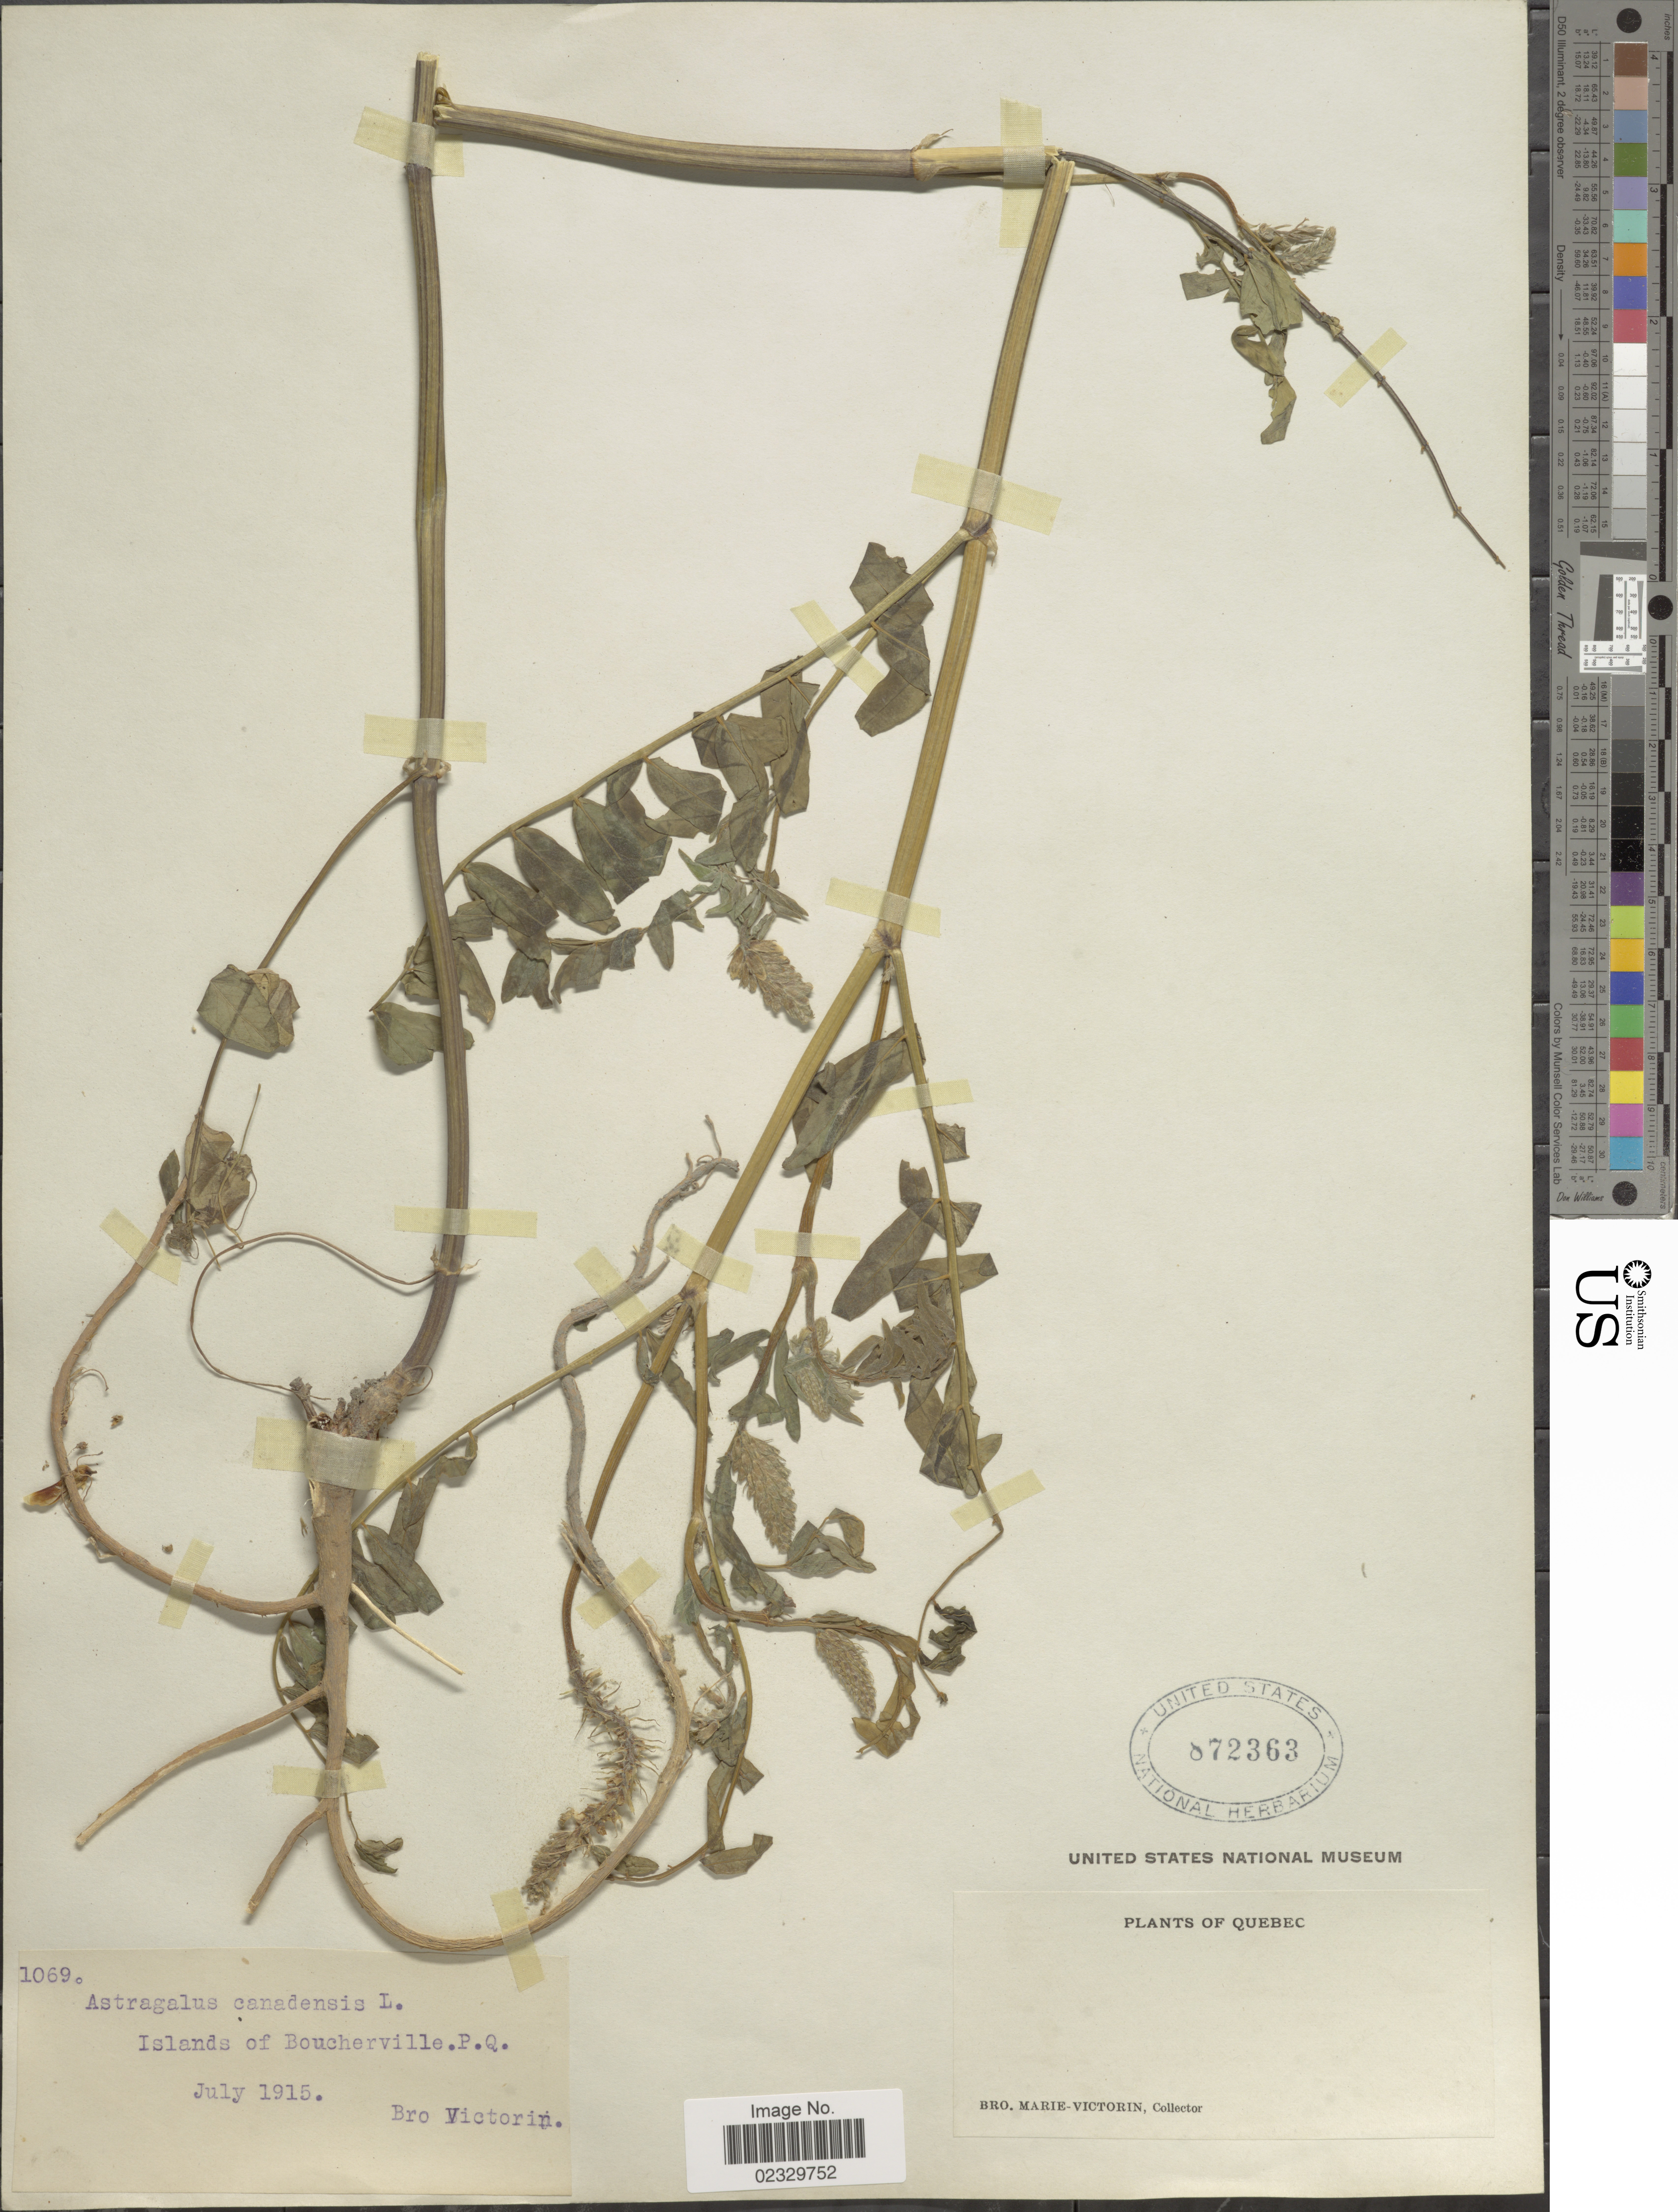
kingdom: Plantae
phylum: Tracheophyta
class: Magnoliopsida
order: Fabales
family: Fabaceae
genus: Astragalus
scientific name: Astragalus canadensis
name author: L.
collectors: Fr. Marie-Victorin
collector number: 1069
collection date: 1915-07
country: Canada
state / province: Quebec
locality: Islands of Boucherville, P.Q.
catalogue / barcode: US 872363